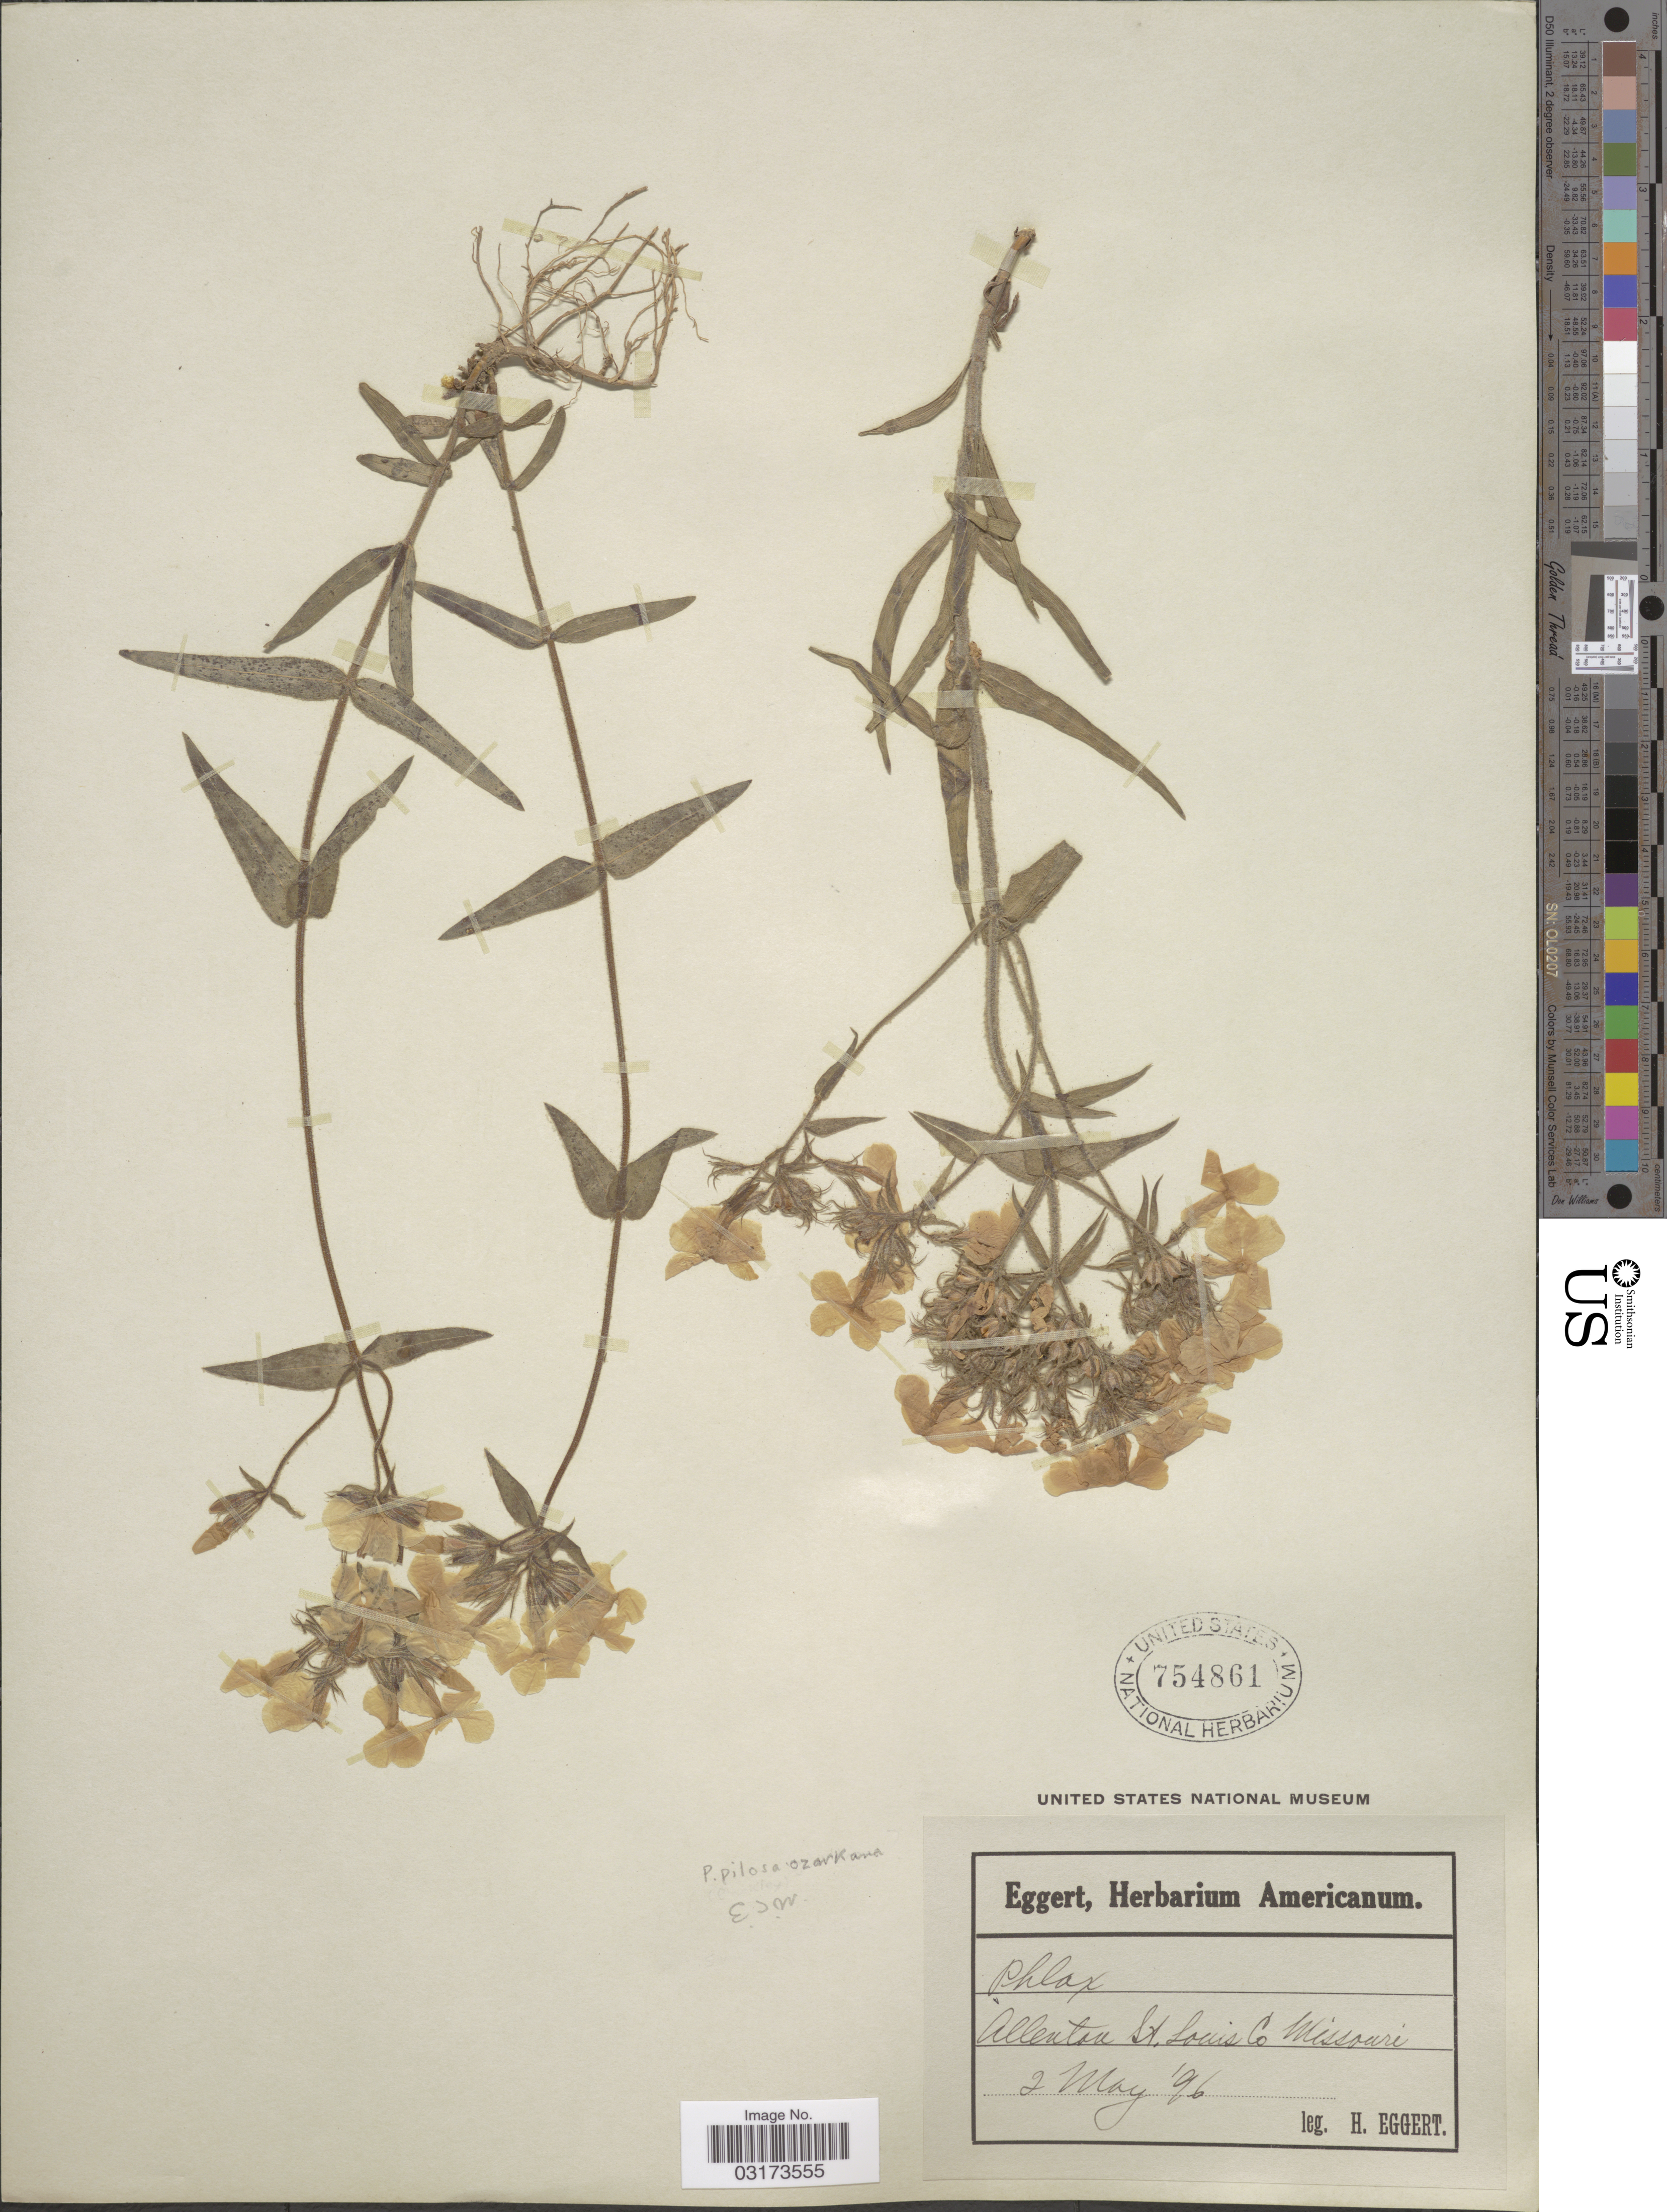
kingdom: Plantae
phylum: Tracheophyta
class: Magnoliopsida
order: Ericales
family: Polemoniaceae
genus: Phlox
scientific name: Phlox pilosa subsp. ozarkana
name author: (Wherry) Wherry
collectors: H. Eggert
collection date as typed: Transcribed d/m/y: 2/5/96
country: United States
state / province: Missouri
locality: Allenton, St. Louis Co.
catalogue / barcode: US 754861